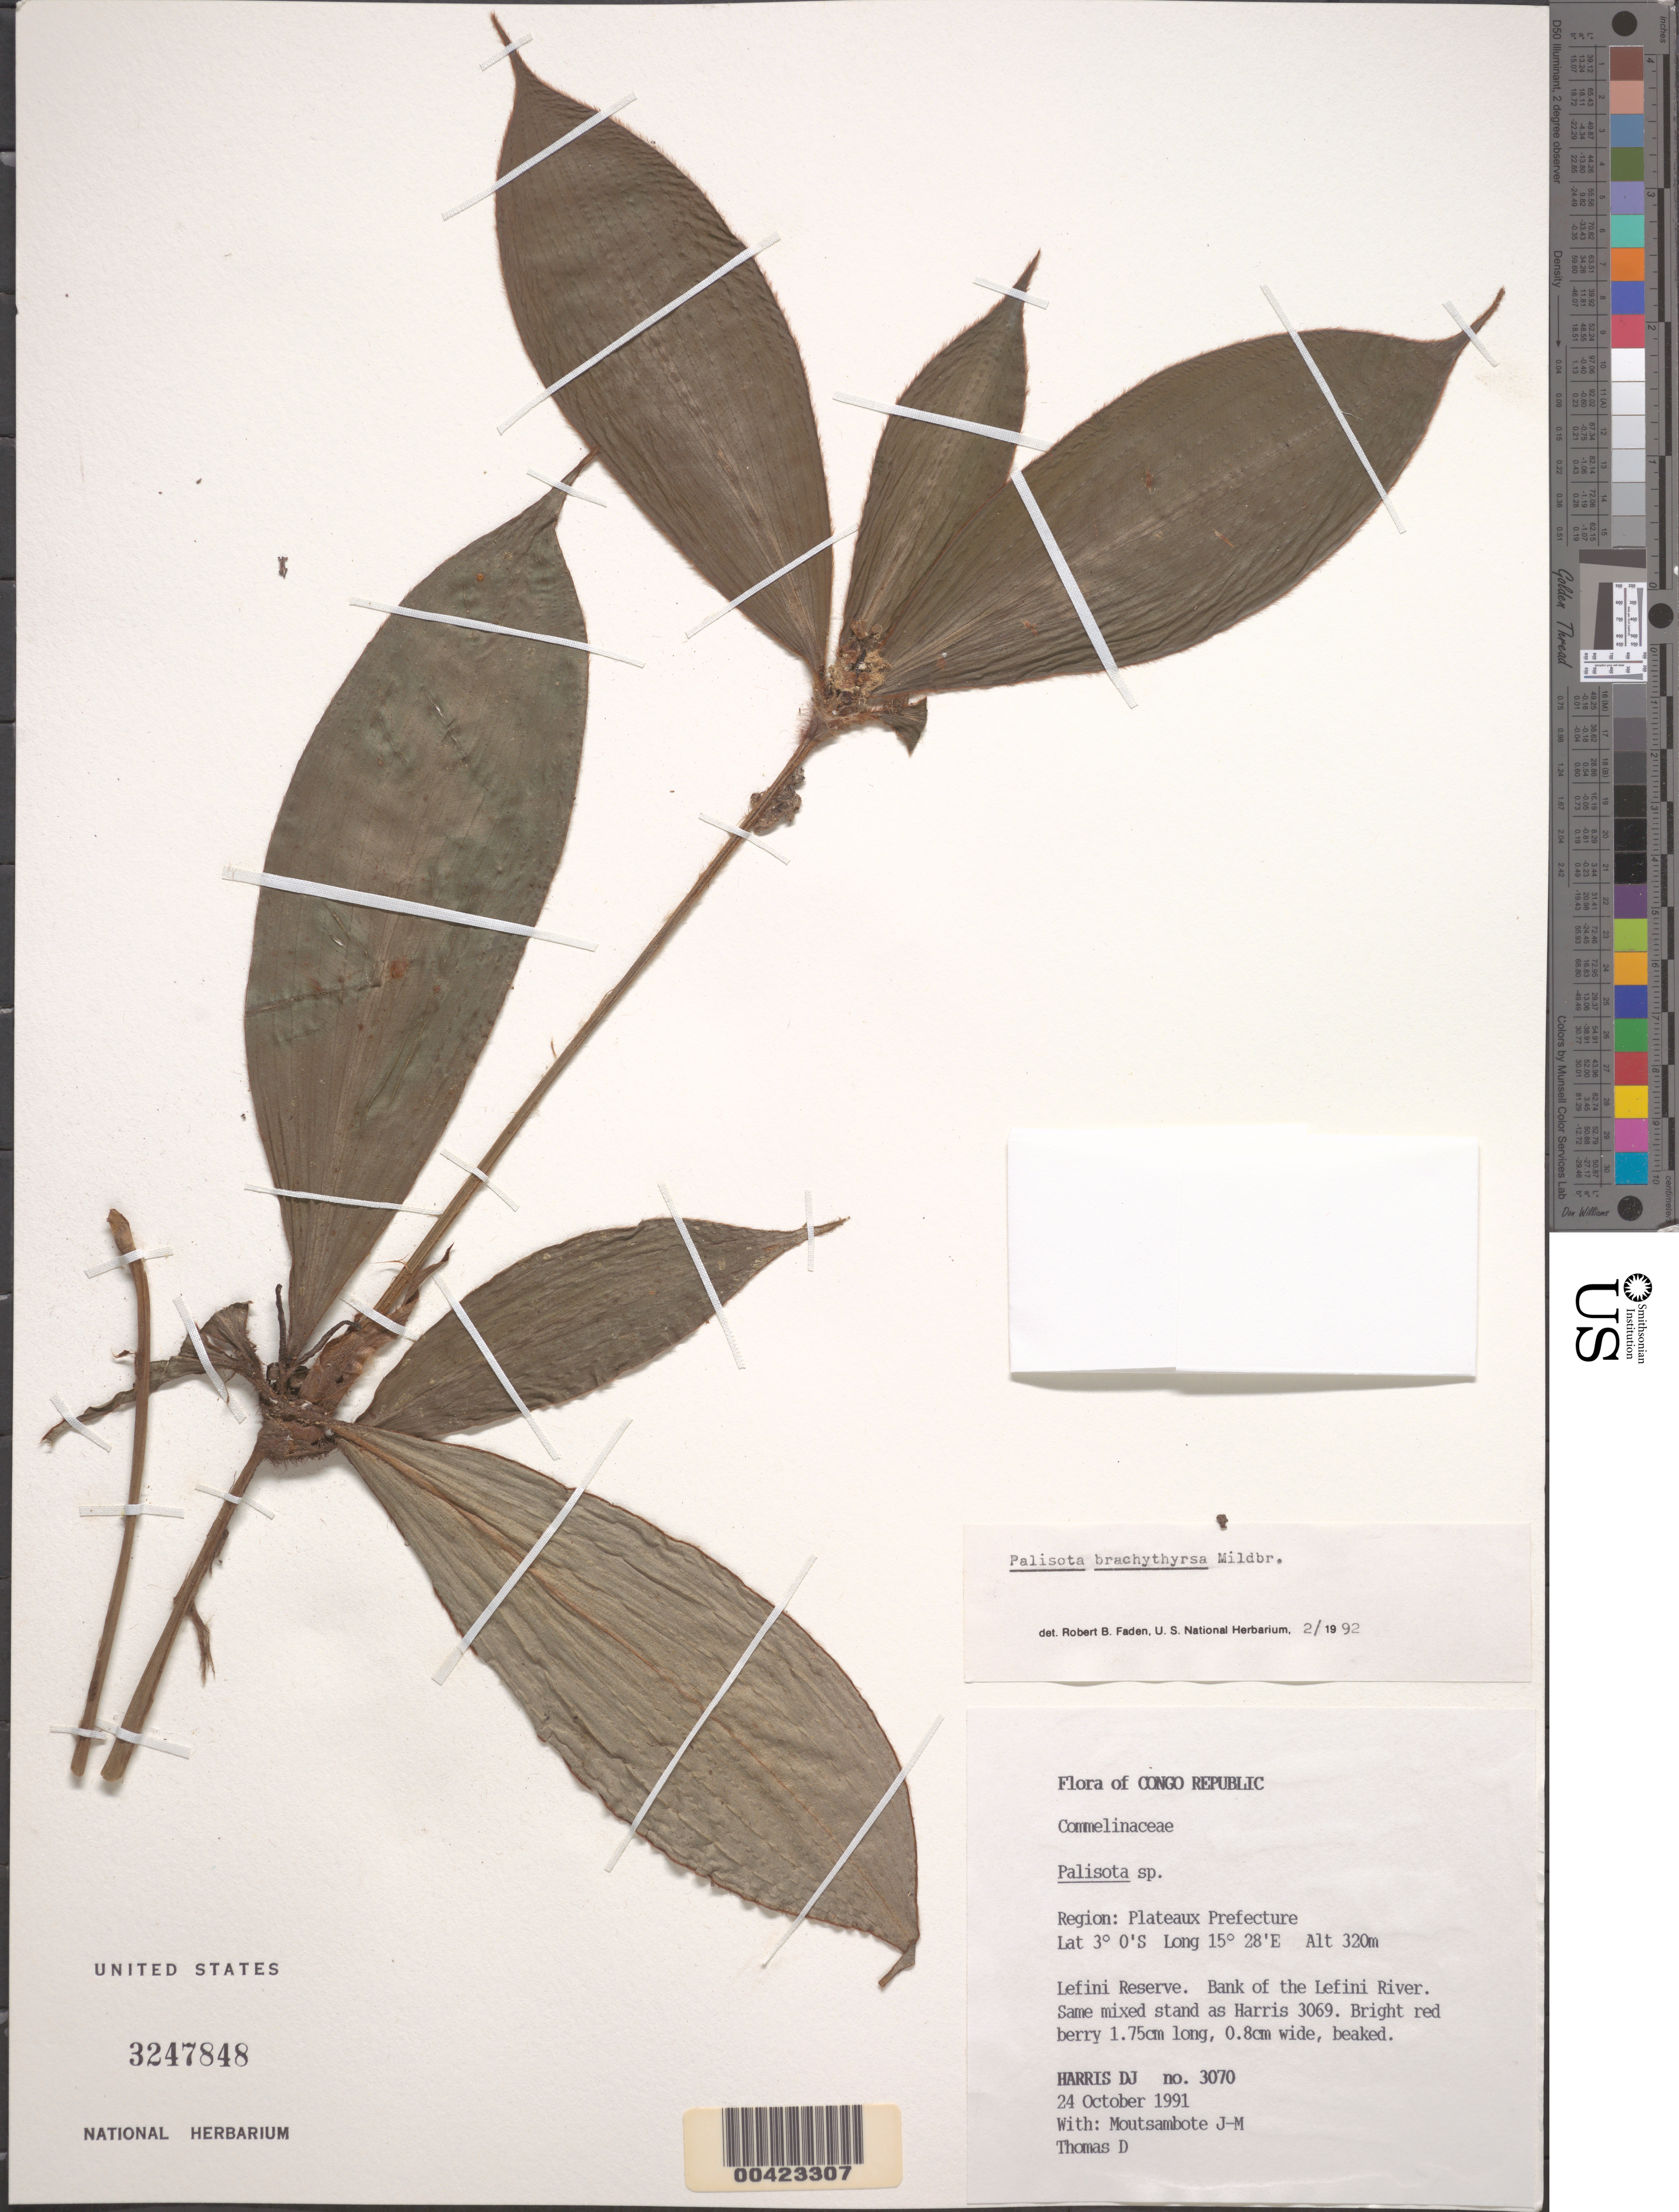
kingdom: Plantae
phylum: Tracheophyta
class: Liliopsida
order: Commelinales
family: Commelinaceae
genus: Palisota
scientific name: Palisota brachythyrsa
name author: Mildbr.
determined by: Faden, Robert B., (US), Smithsonian Institution - National Museum of Natural History (UNITED STATES)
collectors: D. J. Harris, J. Moutsambote & D. Thomas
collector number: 3070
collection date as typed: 24 Oct 1991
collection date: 1991-10-24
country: Congo, Republic of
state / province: Plateaux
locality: Lefini Reserve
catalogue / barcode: US 3247848